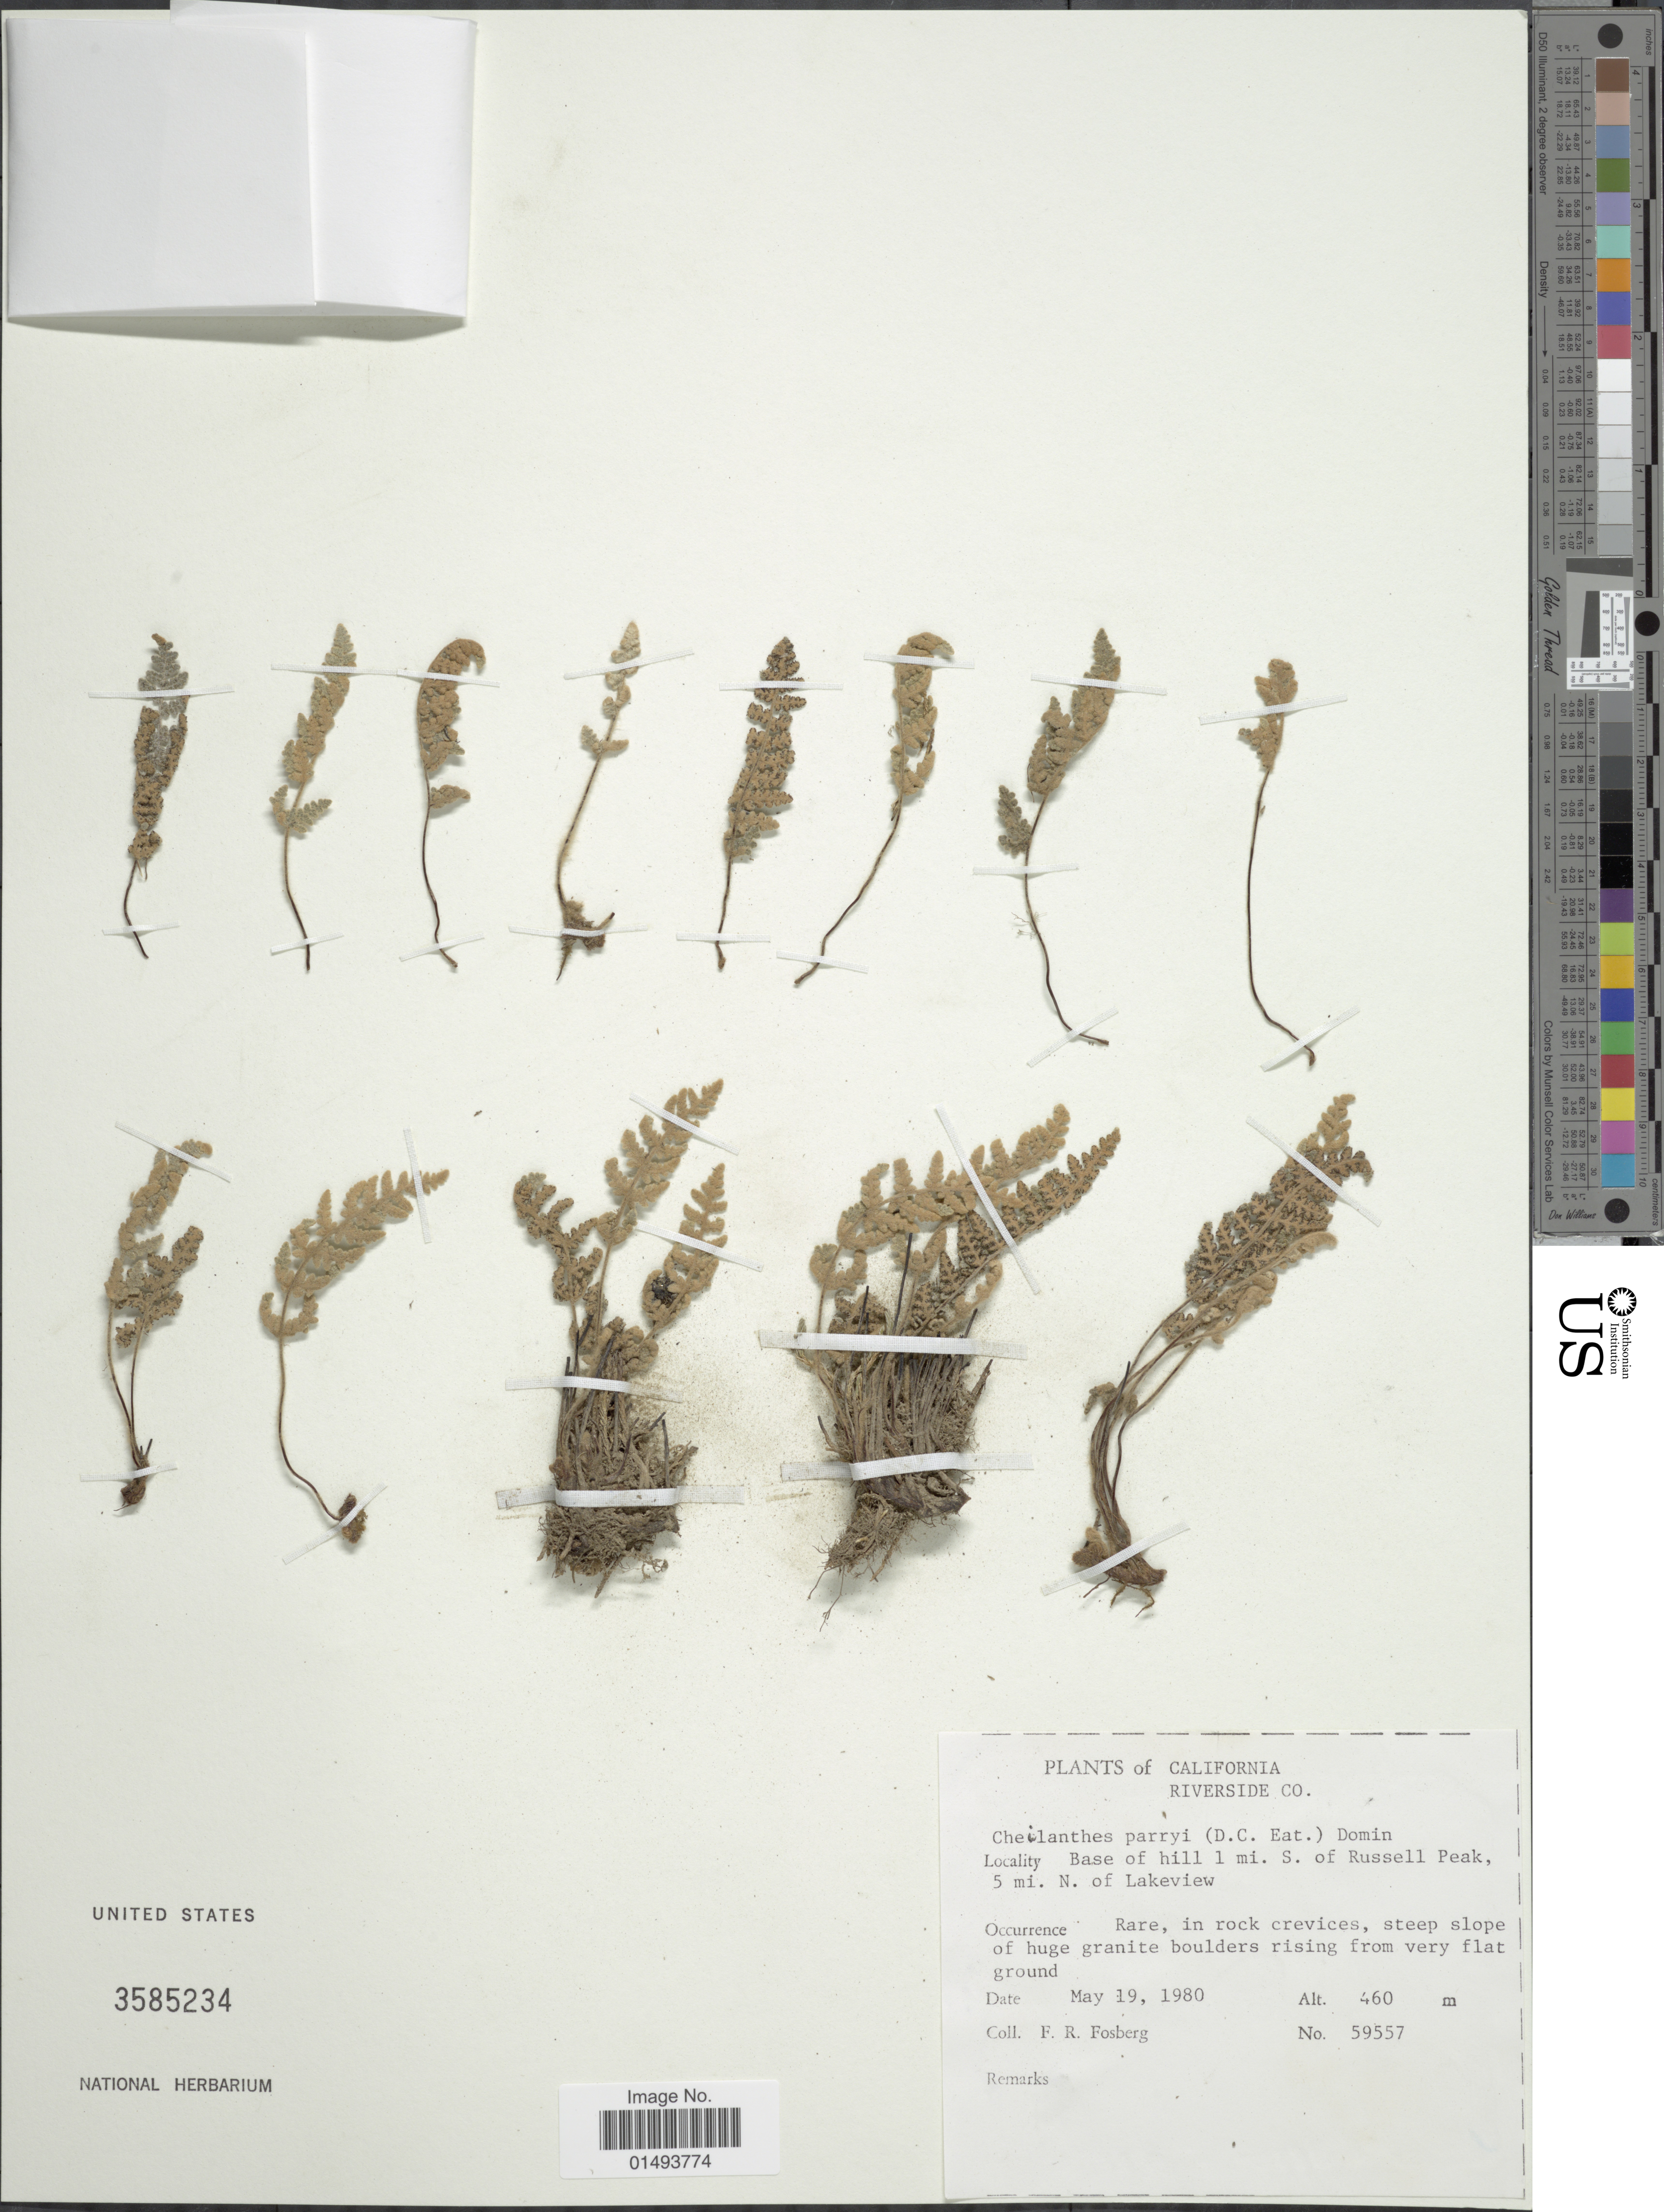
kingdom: Plantae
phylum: Tracheophyta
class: Polypodiopsida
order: Polypodiales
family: Pteridaceae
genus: Myriopteris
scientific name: Myriopteris parryi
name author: (D.C. Eaton) Grusz & Windham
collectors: F. R. Fosberg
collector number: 59557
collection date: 1980-05-19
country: United States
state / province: California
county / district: Riverside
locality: Plants of California, Riverside Co. Base of hill 1 mi. S. of Russell Peak, 5 mi. N. of Lakeview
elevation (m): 460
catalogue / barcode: US 358234